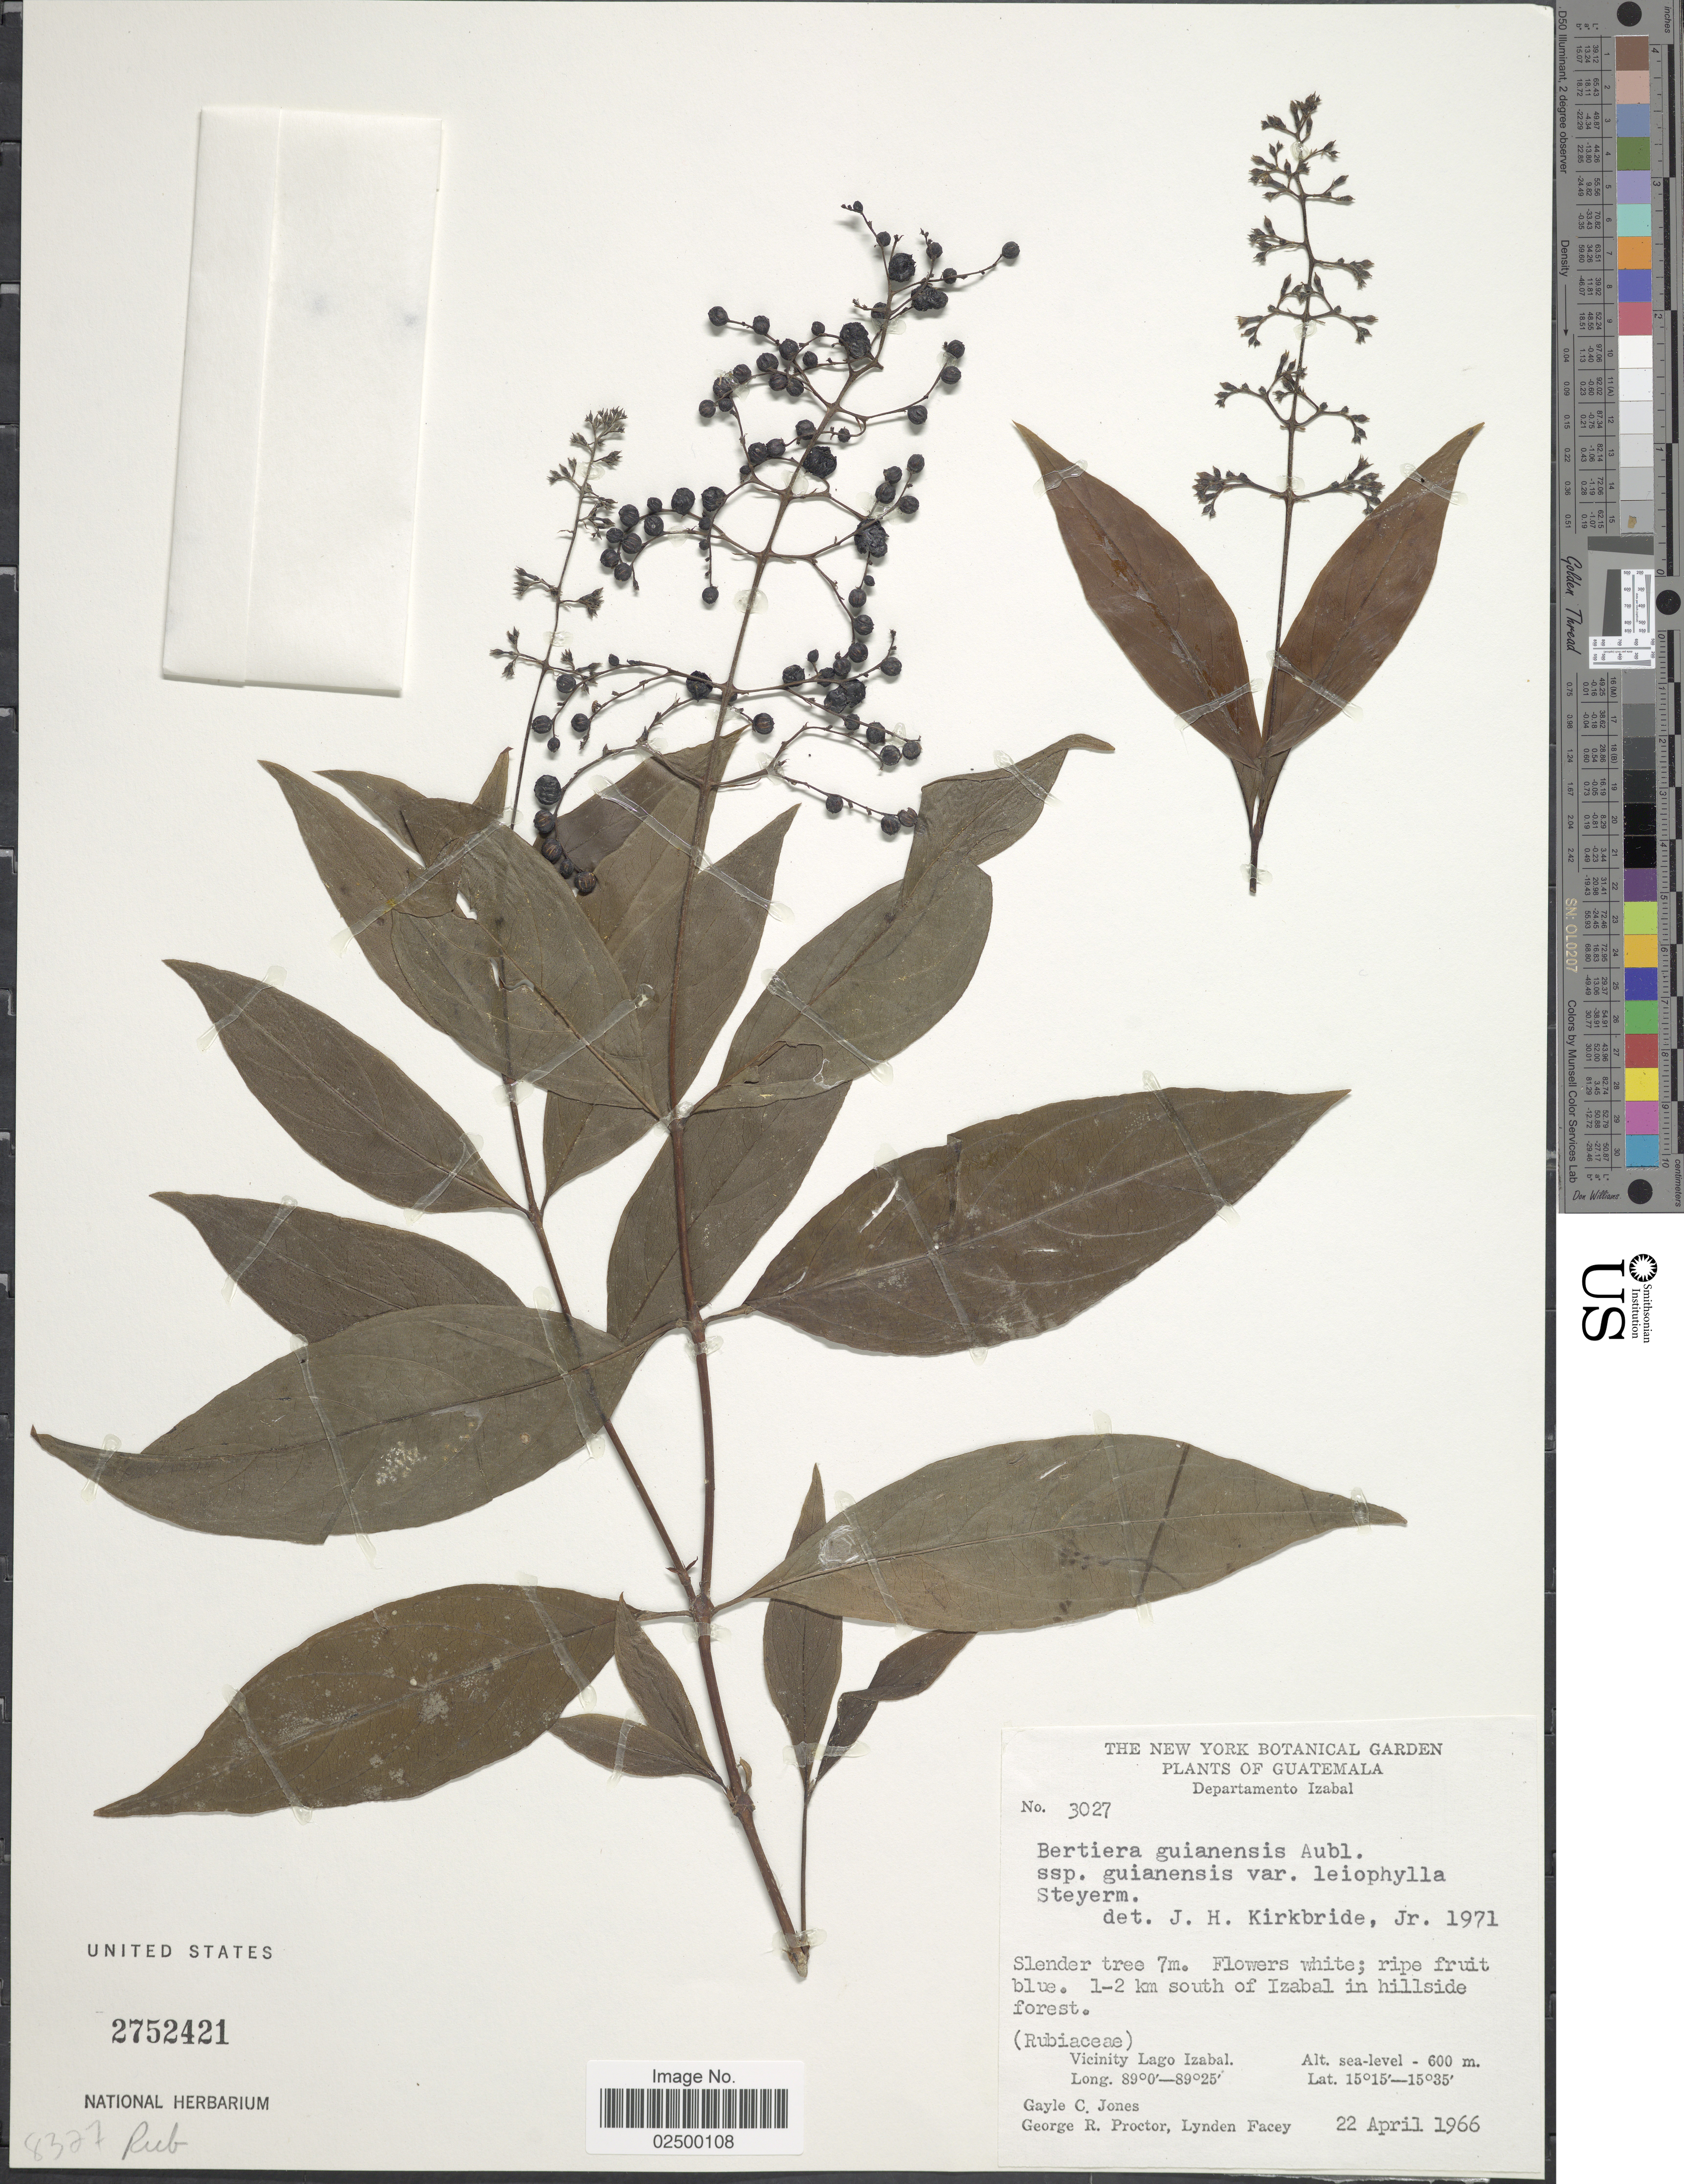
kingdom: Plantae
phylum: Tracheophyta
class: Magnoliopsida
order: Gentianales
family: Rubiaceae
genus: Bertiera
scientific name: Bertiera guianensis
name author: Aubl.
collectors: G. C. Jones & L. Facey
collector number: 3027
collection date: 1966-04-22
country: Guatemala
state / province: Izabal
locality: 1-2 km south of Izabel in hillside forest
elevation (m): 600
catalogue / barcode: US 2752421